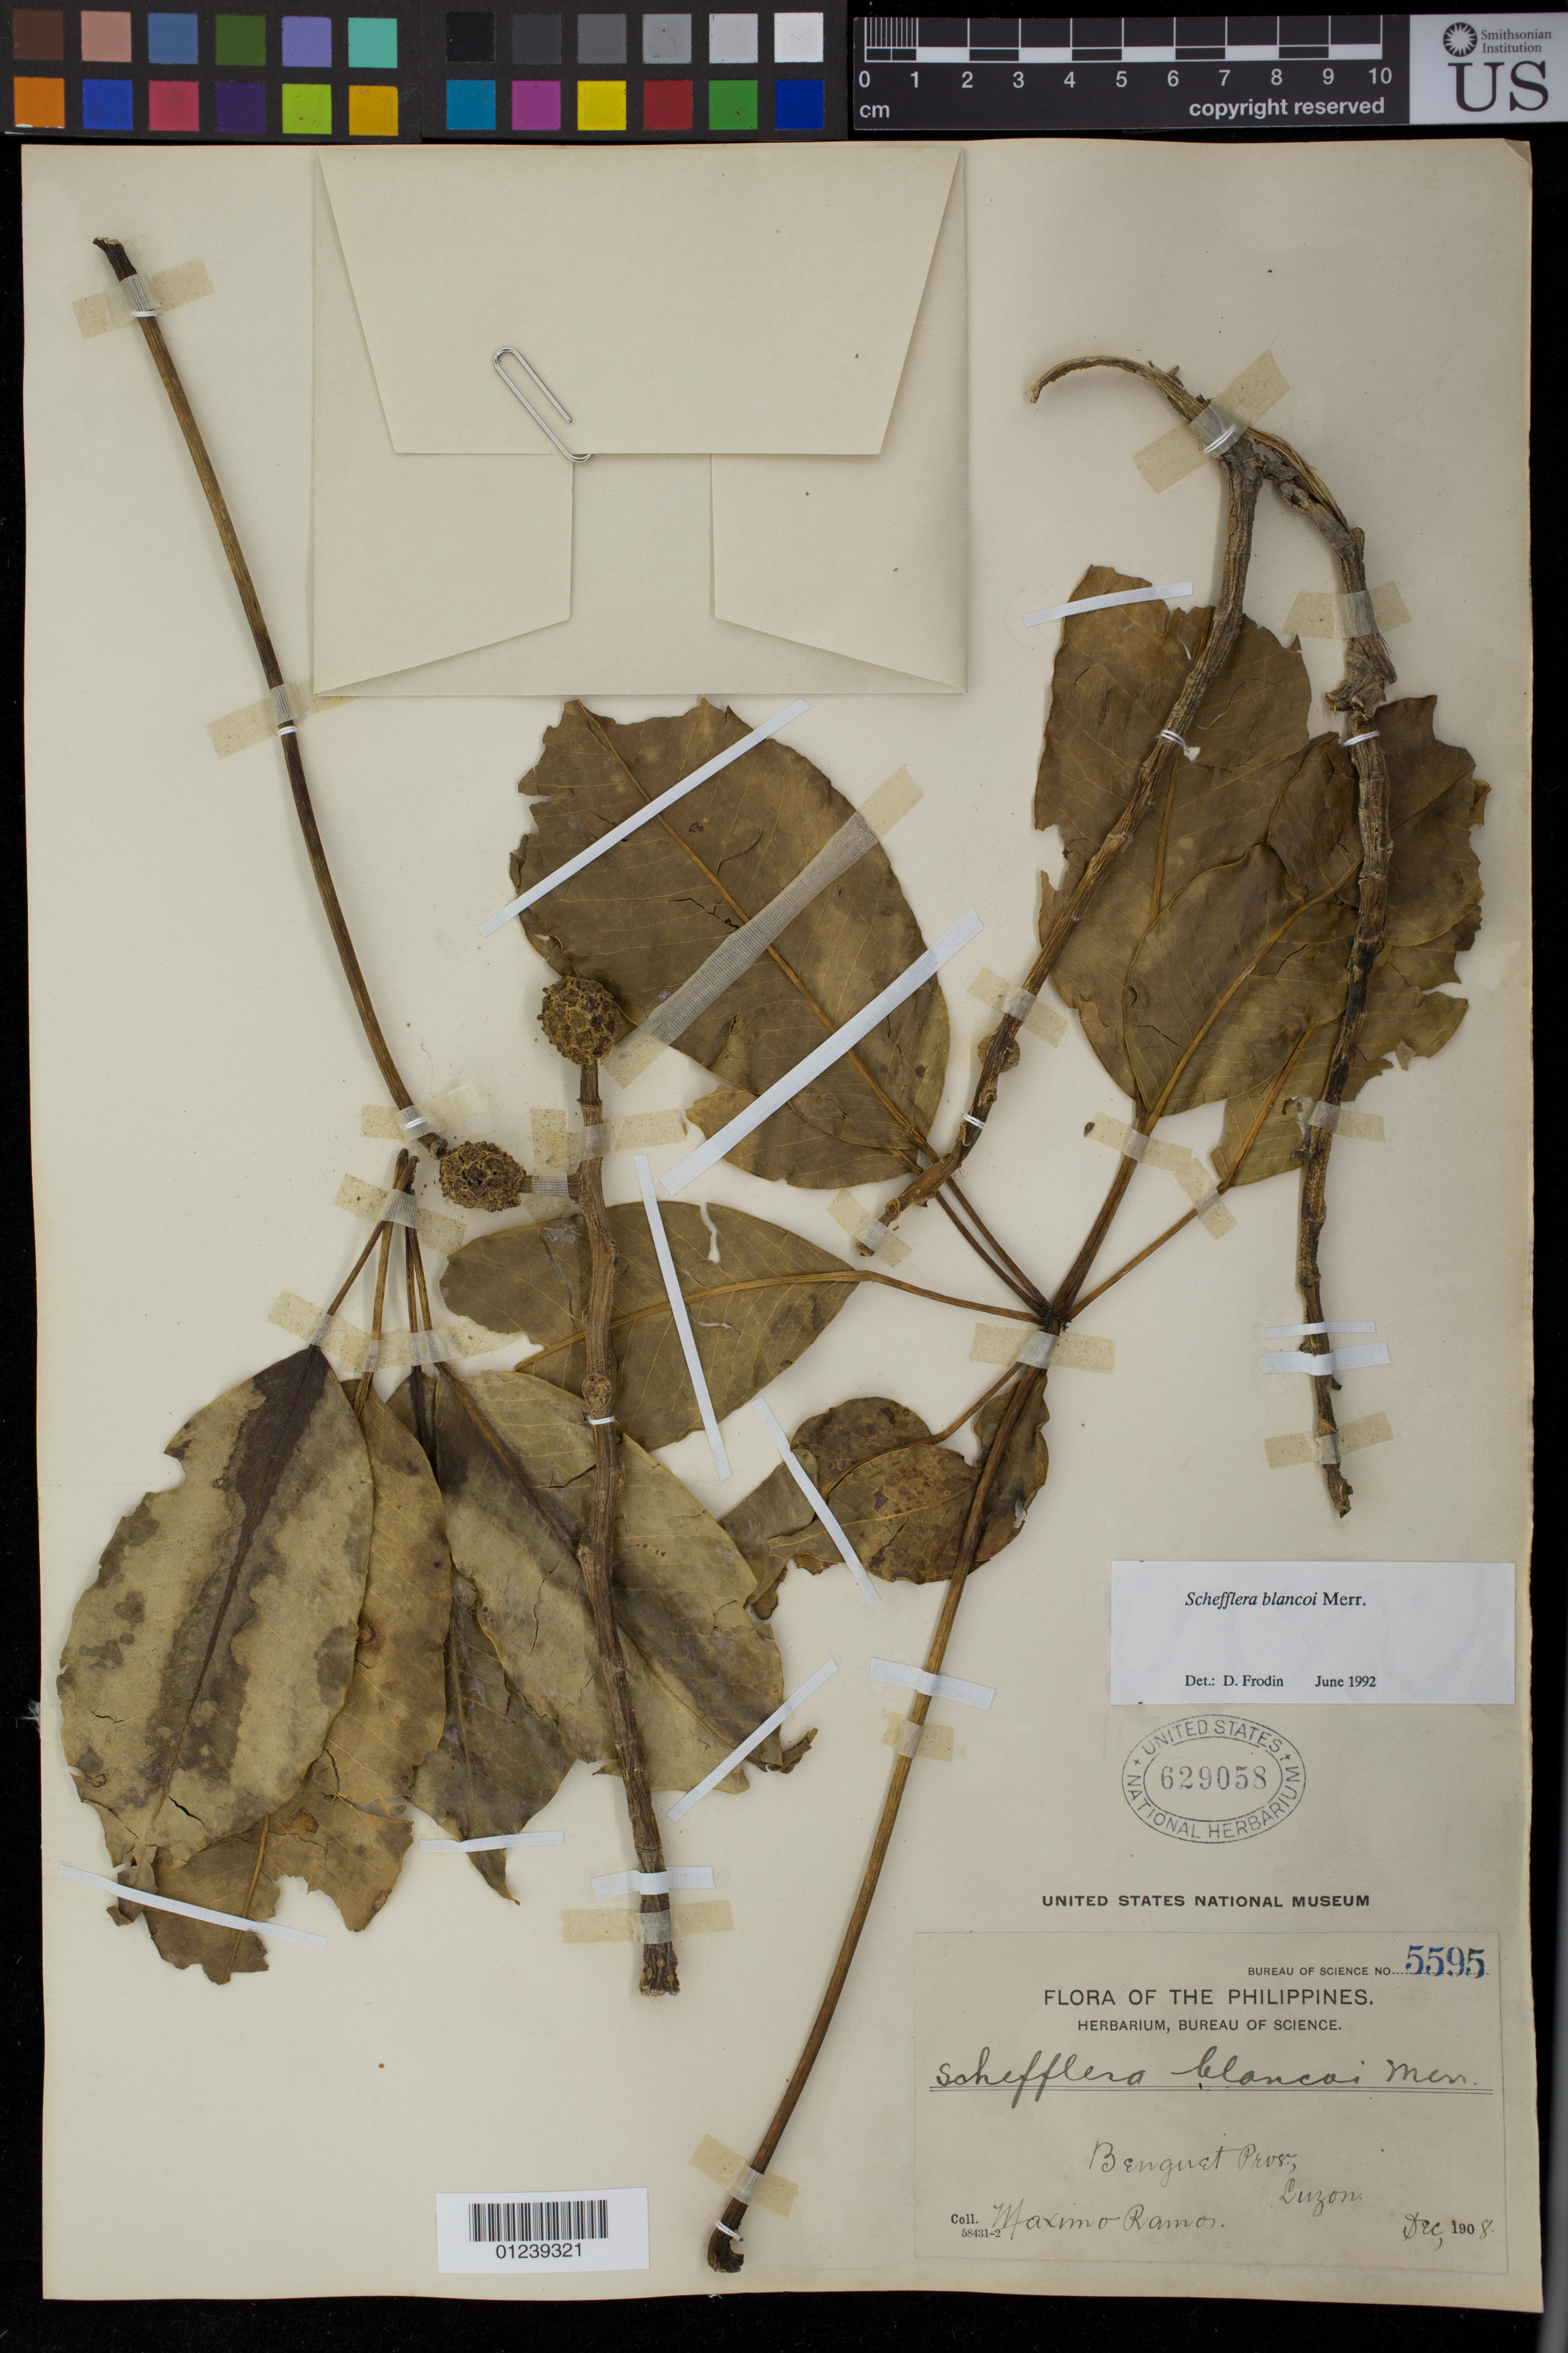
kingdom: Plantae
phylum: Tracheophyta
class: Magnoliopsida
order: Apiales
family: Araliaceae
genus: Schefflera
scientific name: Schefflera blancoi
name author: Merr.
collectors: M. Ramos & M. Ramos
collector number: Bur. Sci. 5595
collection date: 1908-12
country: Philippines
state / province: Cordillera (Administrative Region)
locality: Benguet Prov. Luzon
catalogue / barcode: US 629058